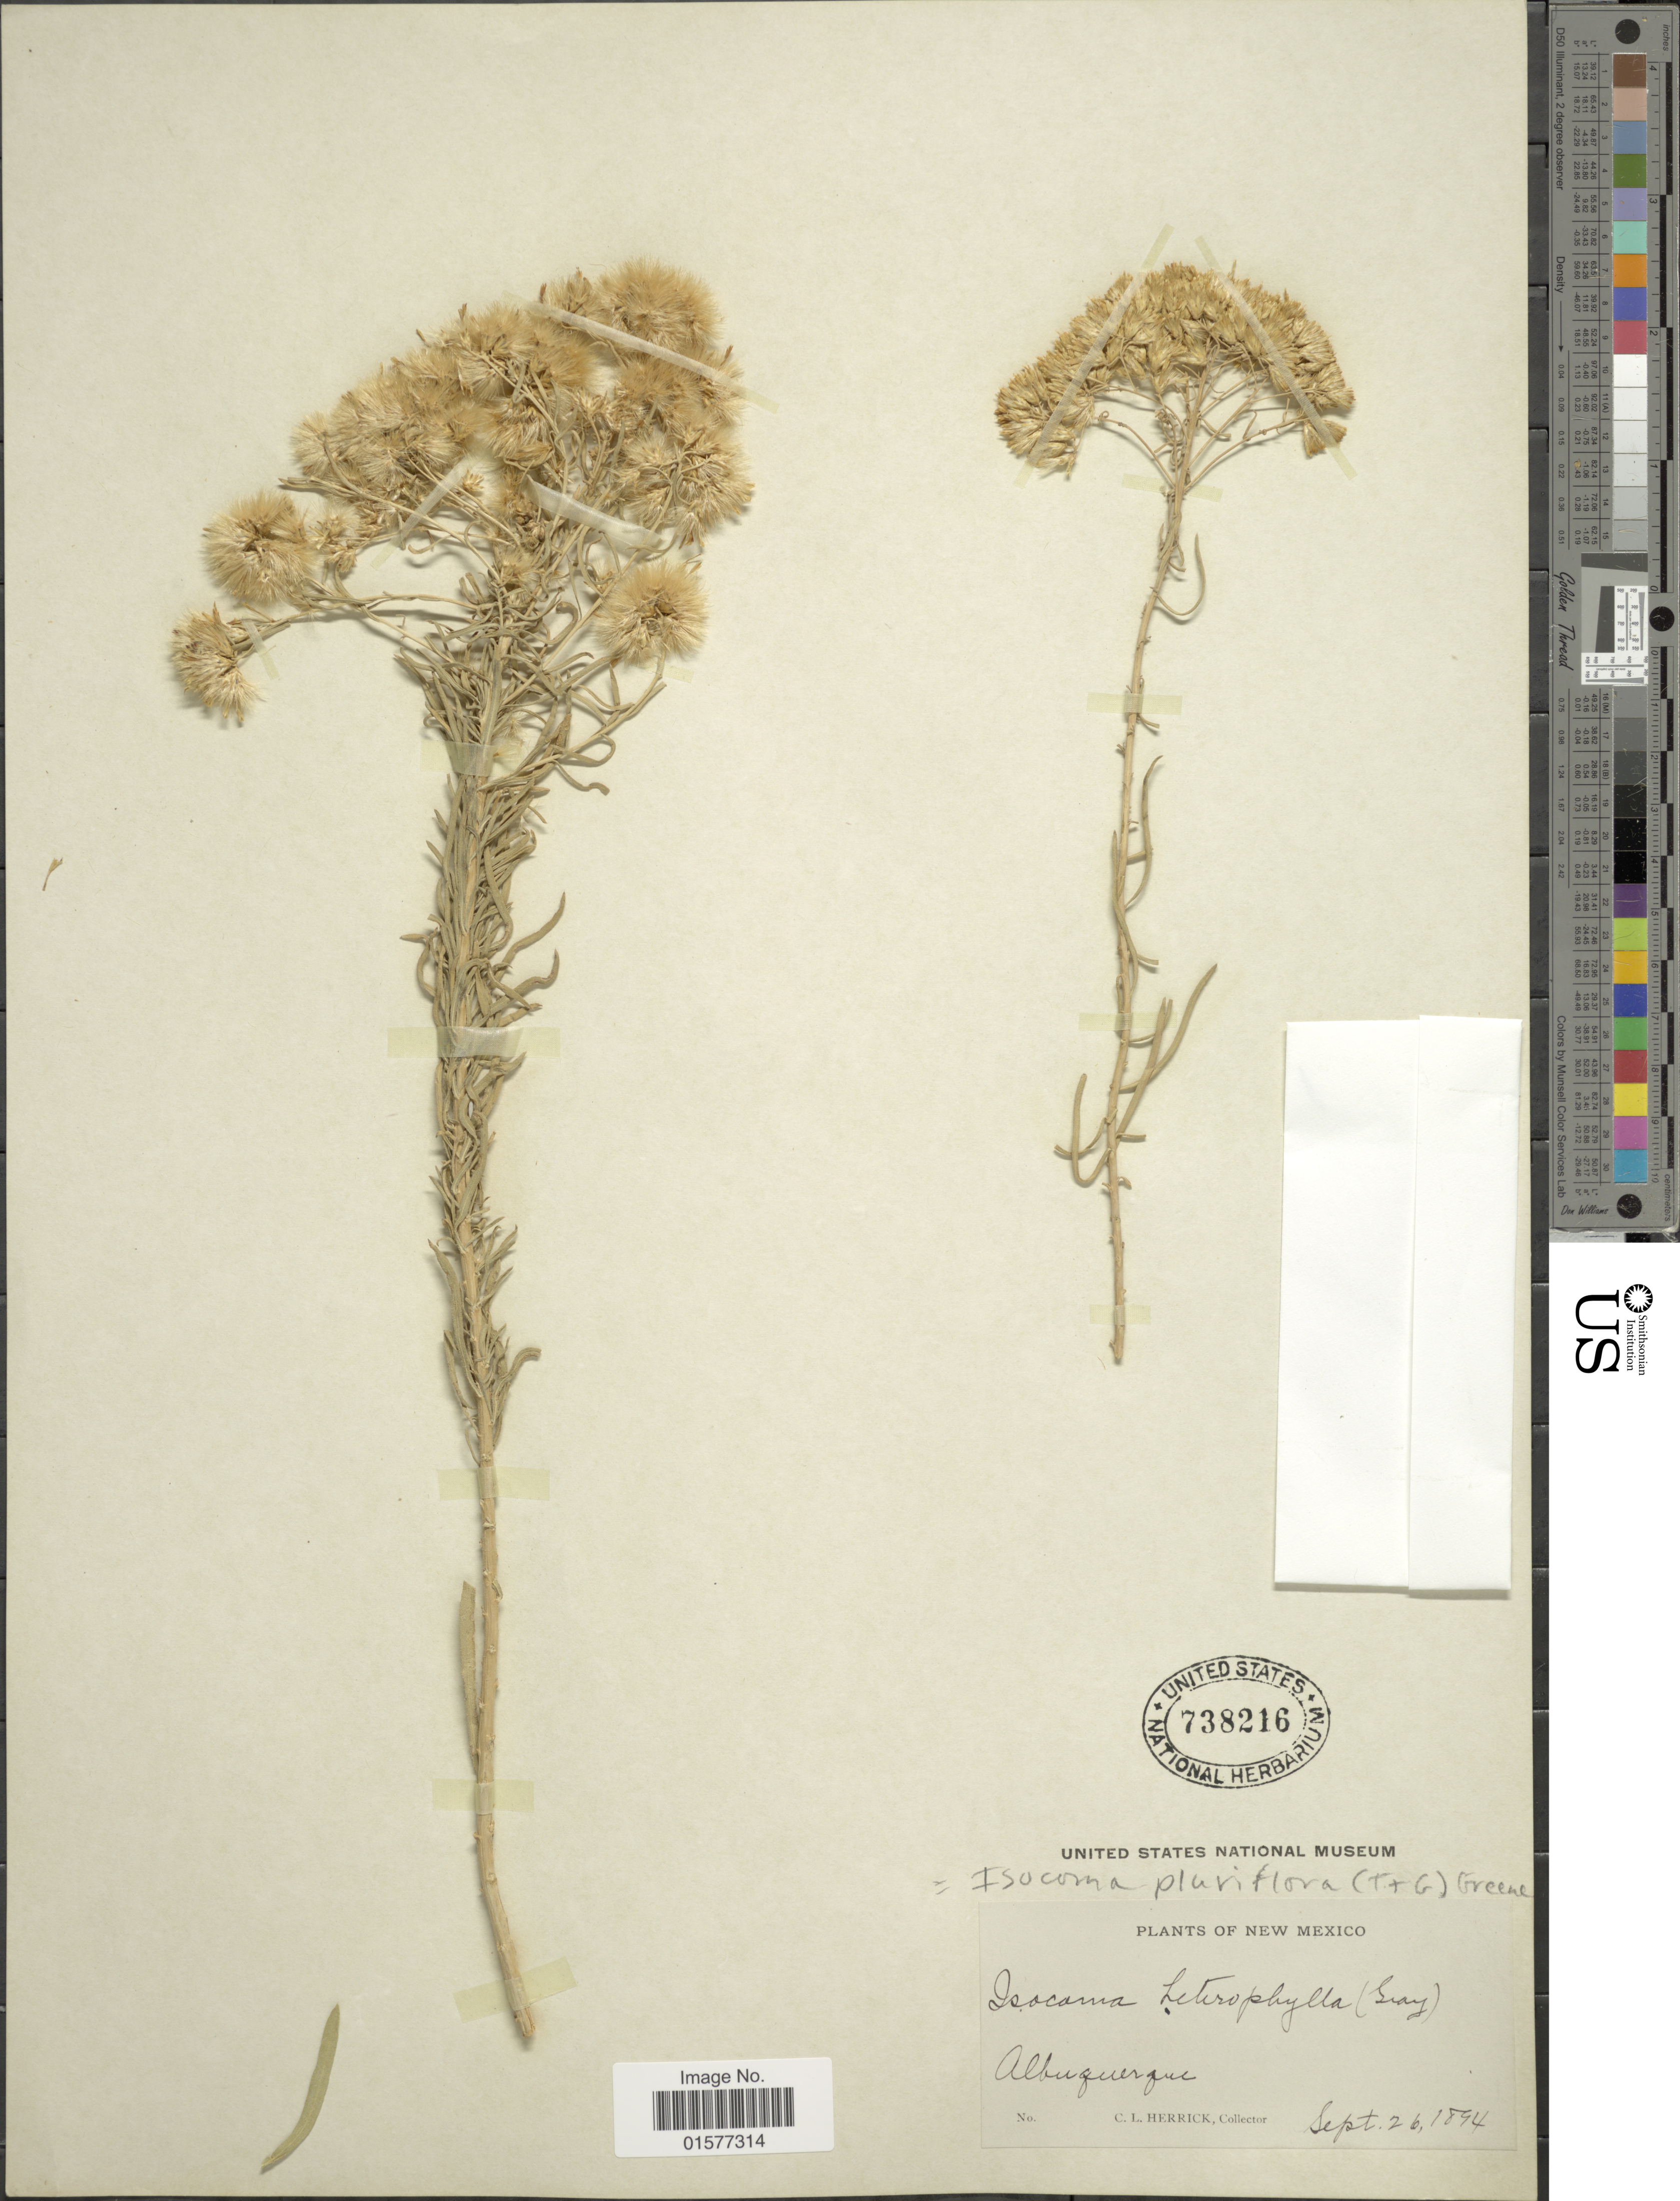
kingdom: Plantae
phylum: Tracheophyta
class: Magnoliopsida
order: Asterales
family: Asteraceae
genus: Isocoma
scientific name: Isocoma pluriflora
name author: (Torr. & A. Gray) Greene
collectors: C. Herrick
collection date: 1894-09-26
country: United States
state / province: New Mexico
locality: Albuguergue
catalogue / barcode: US 738216